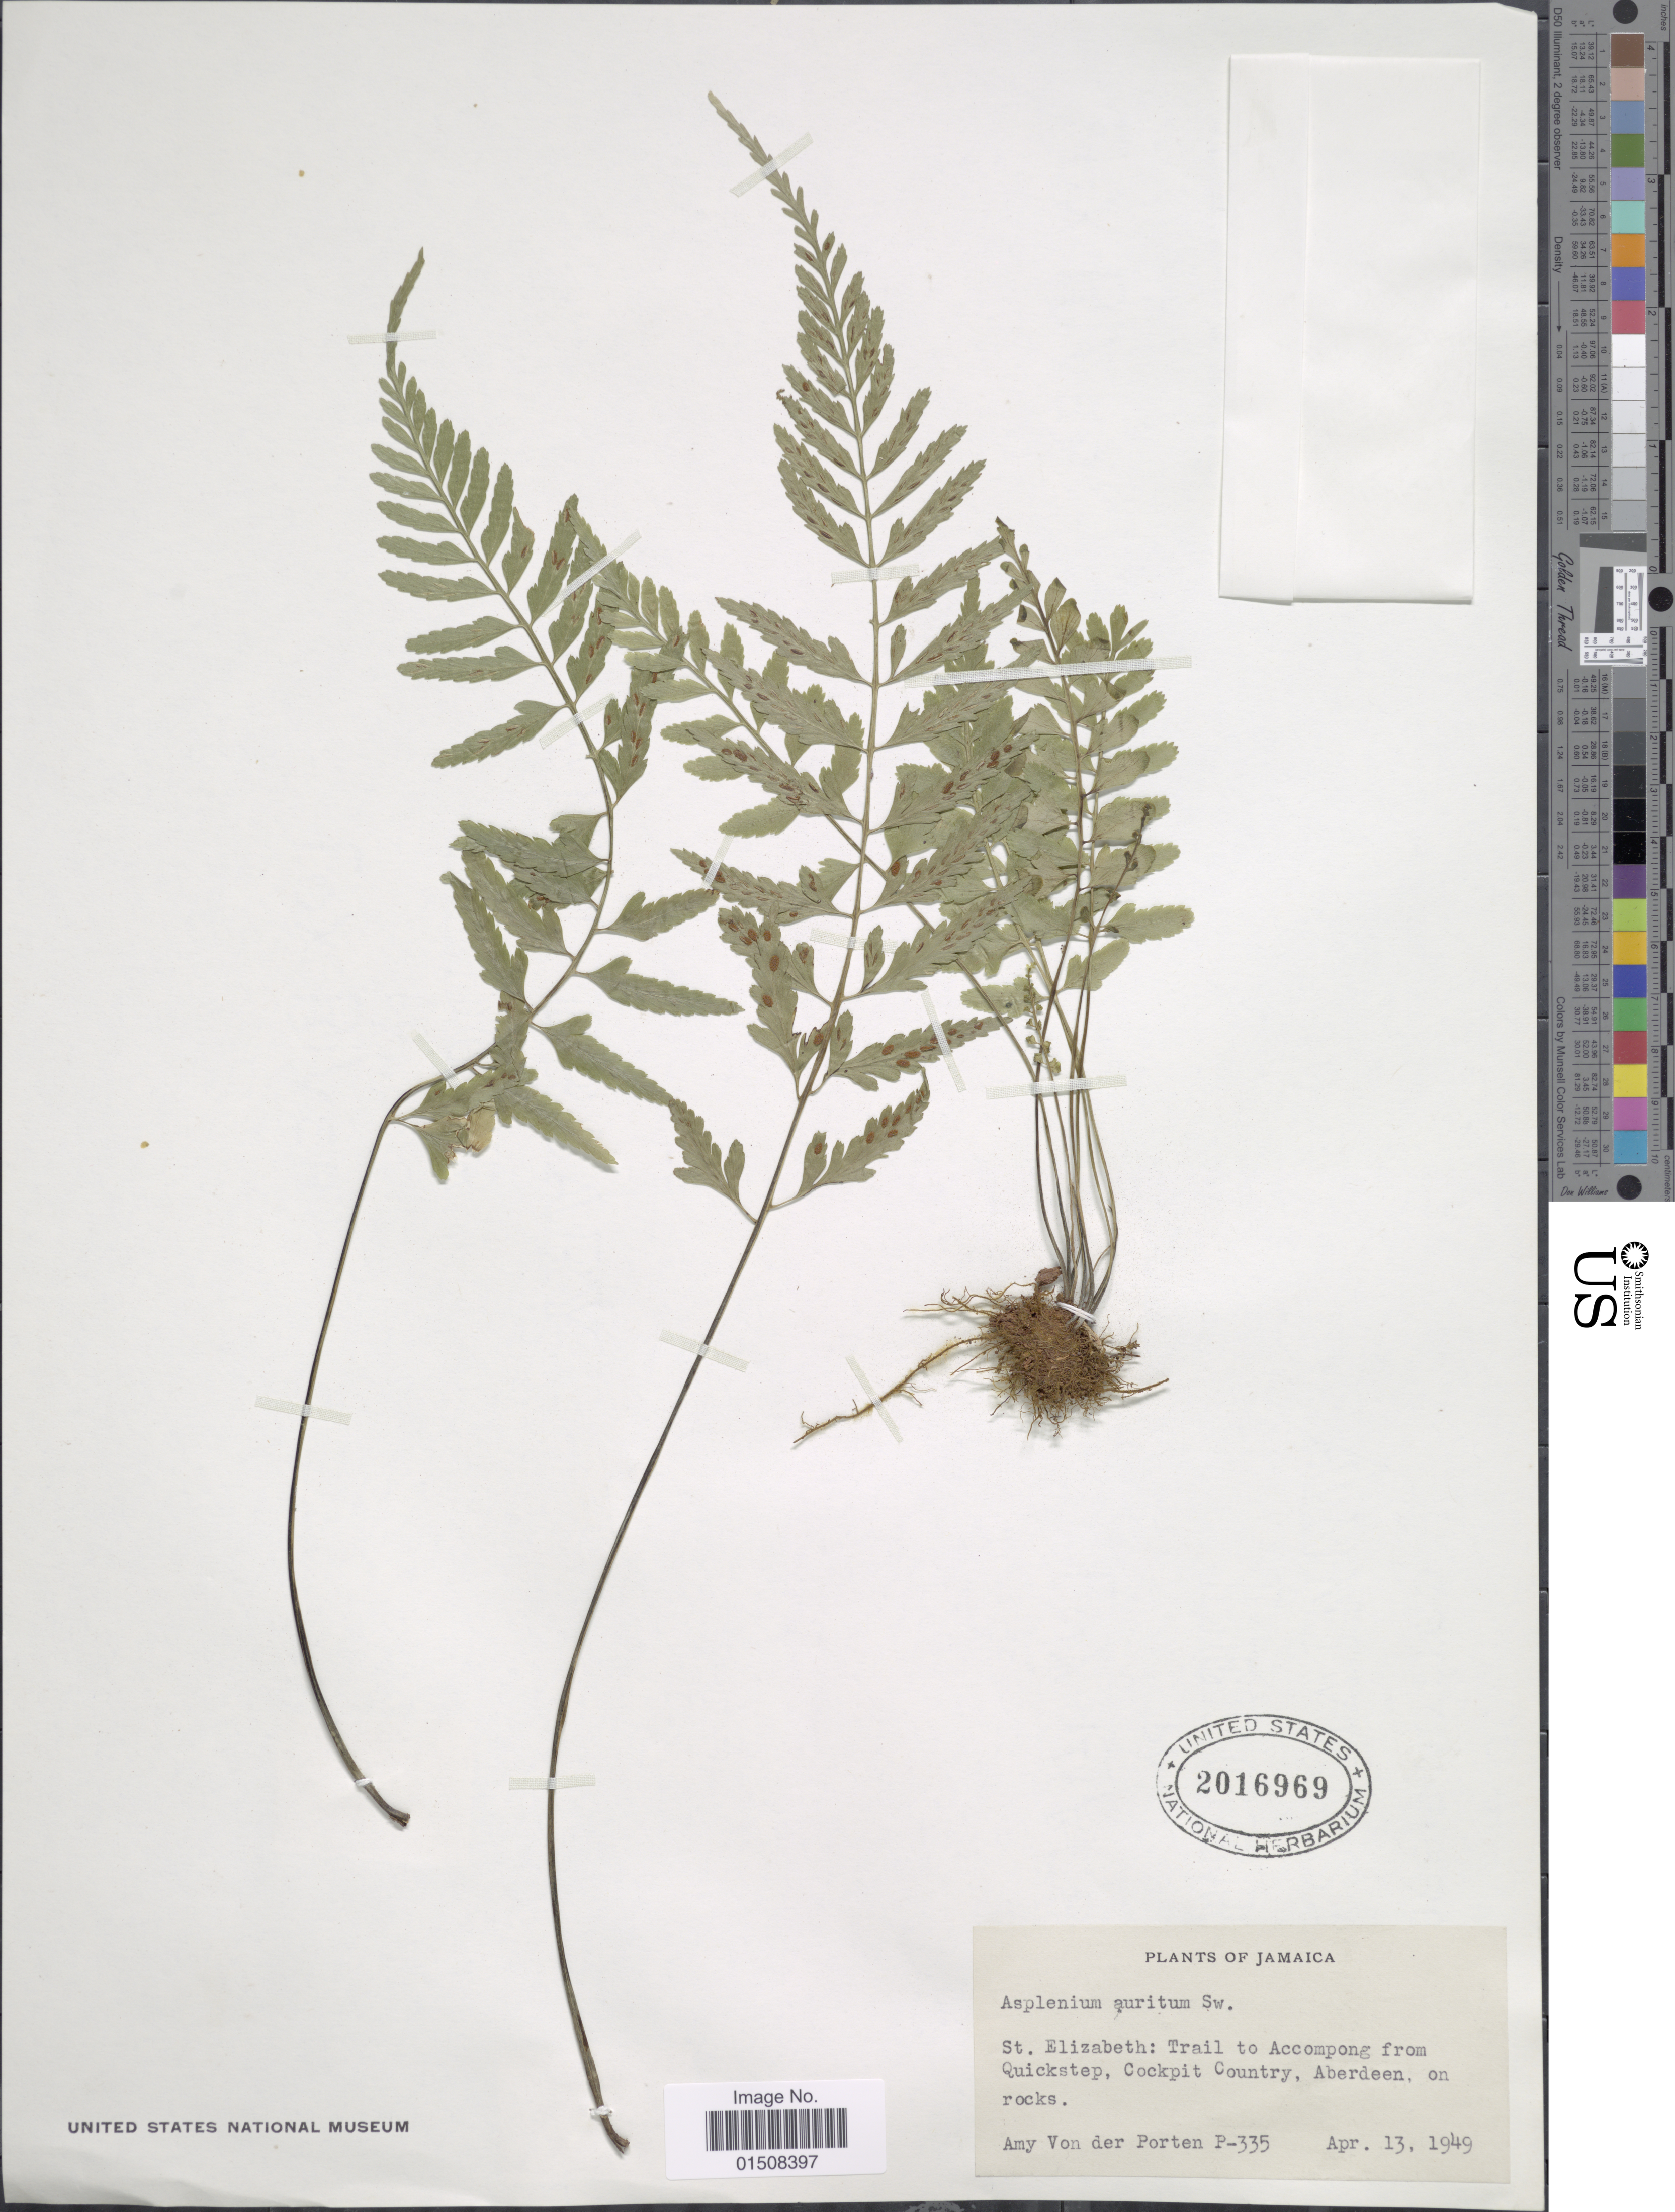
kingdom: Plantae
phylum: Tracheophyta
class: Polypodiopsida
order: Polypodiales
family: Aspleniaceae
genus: Asplenium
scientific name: Asplenium auritum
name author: Sw.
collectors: A. von der Porten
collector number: P-335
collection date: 1949-04-13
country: Jamaica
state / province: Saint Elizabeth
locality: Trail to Accompong from Quickstep, Cockpit Country, Aberdeen, on rocks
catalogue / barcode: US 2016969